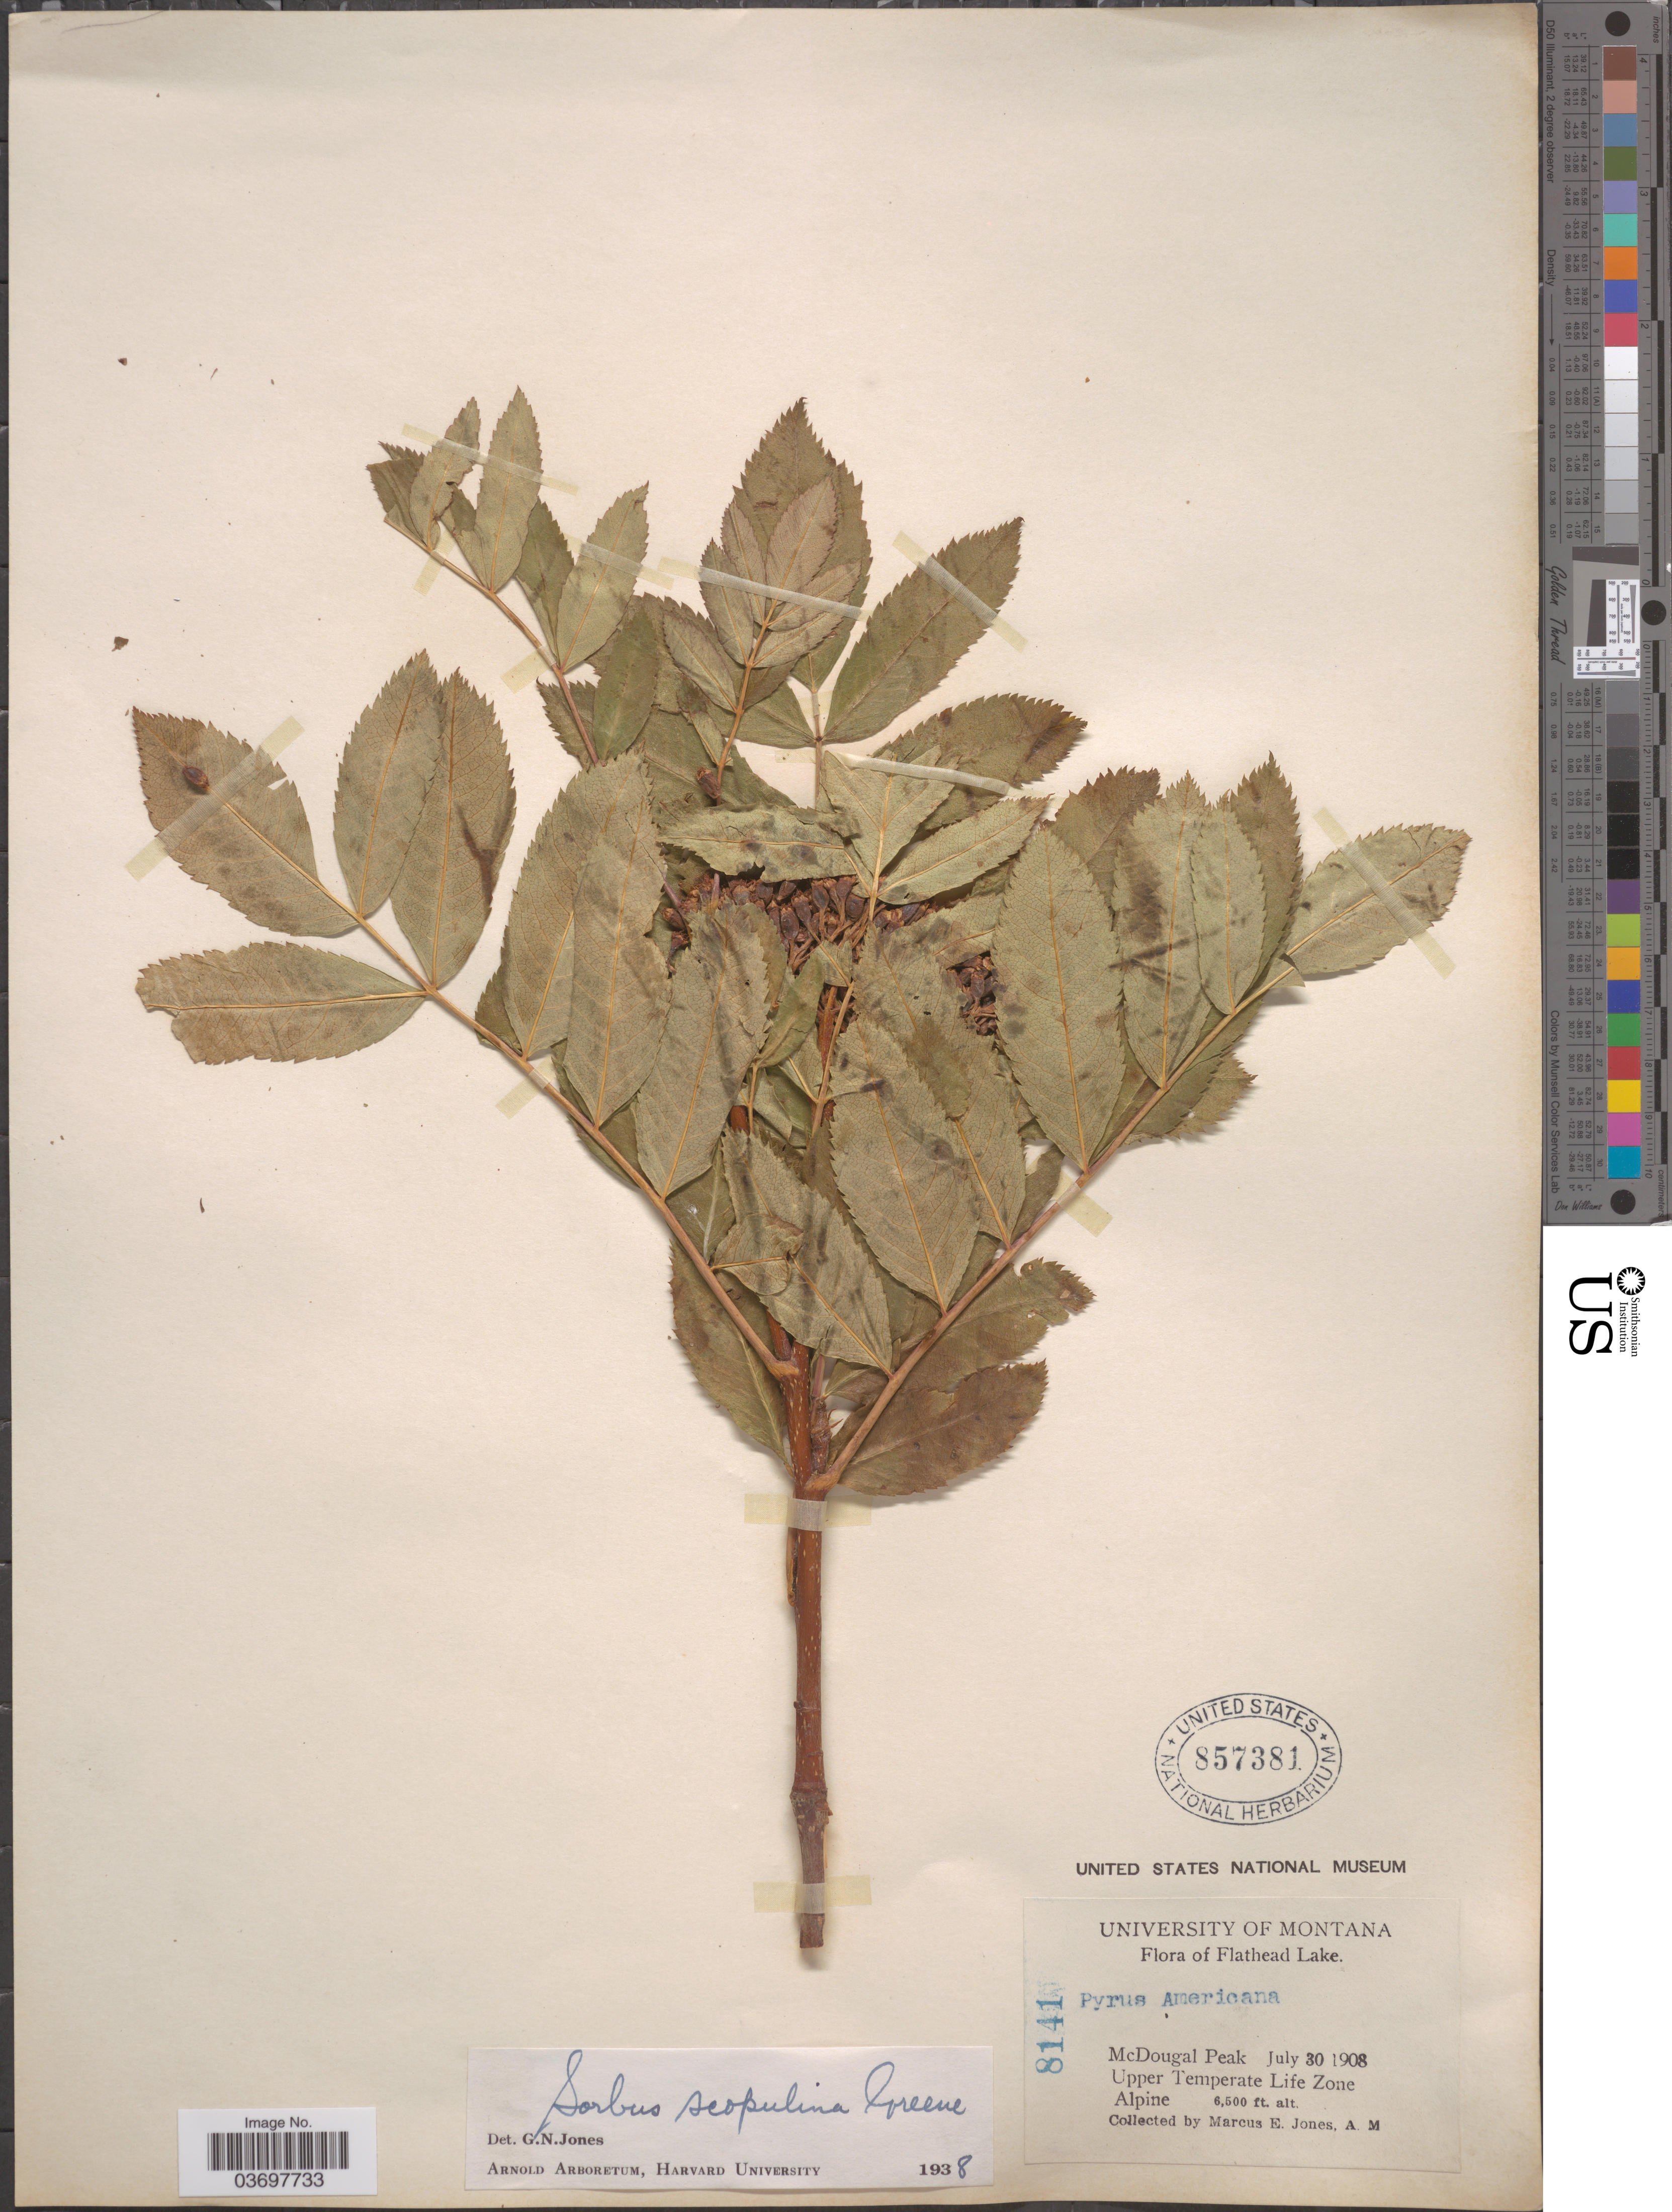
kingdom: Plantae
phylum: Tracheophyta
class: Magnoliopsida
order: Rosales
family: Rosaceae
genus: Sorbus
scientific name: Sorbus scopulina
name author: Greene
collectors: M. E. Jones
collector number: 8141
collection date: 1908-07-30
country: United States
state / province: Montana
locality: Flathead Lake. McDougal Peak. Upper Temperate Life Zone.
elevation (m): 1981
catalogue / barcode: US 857381